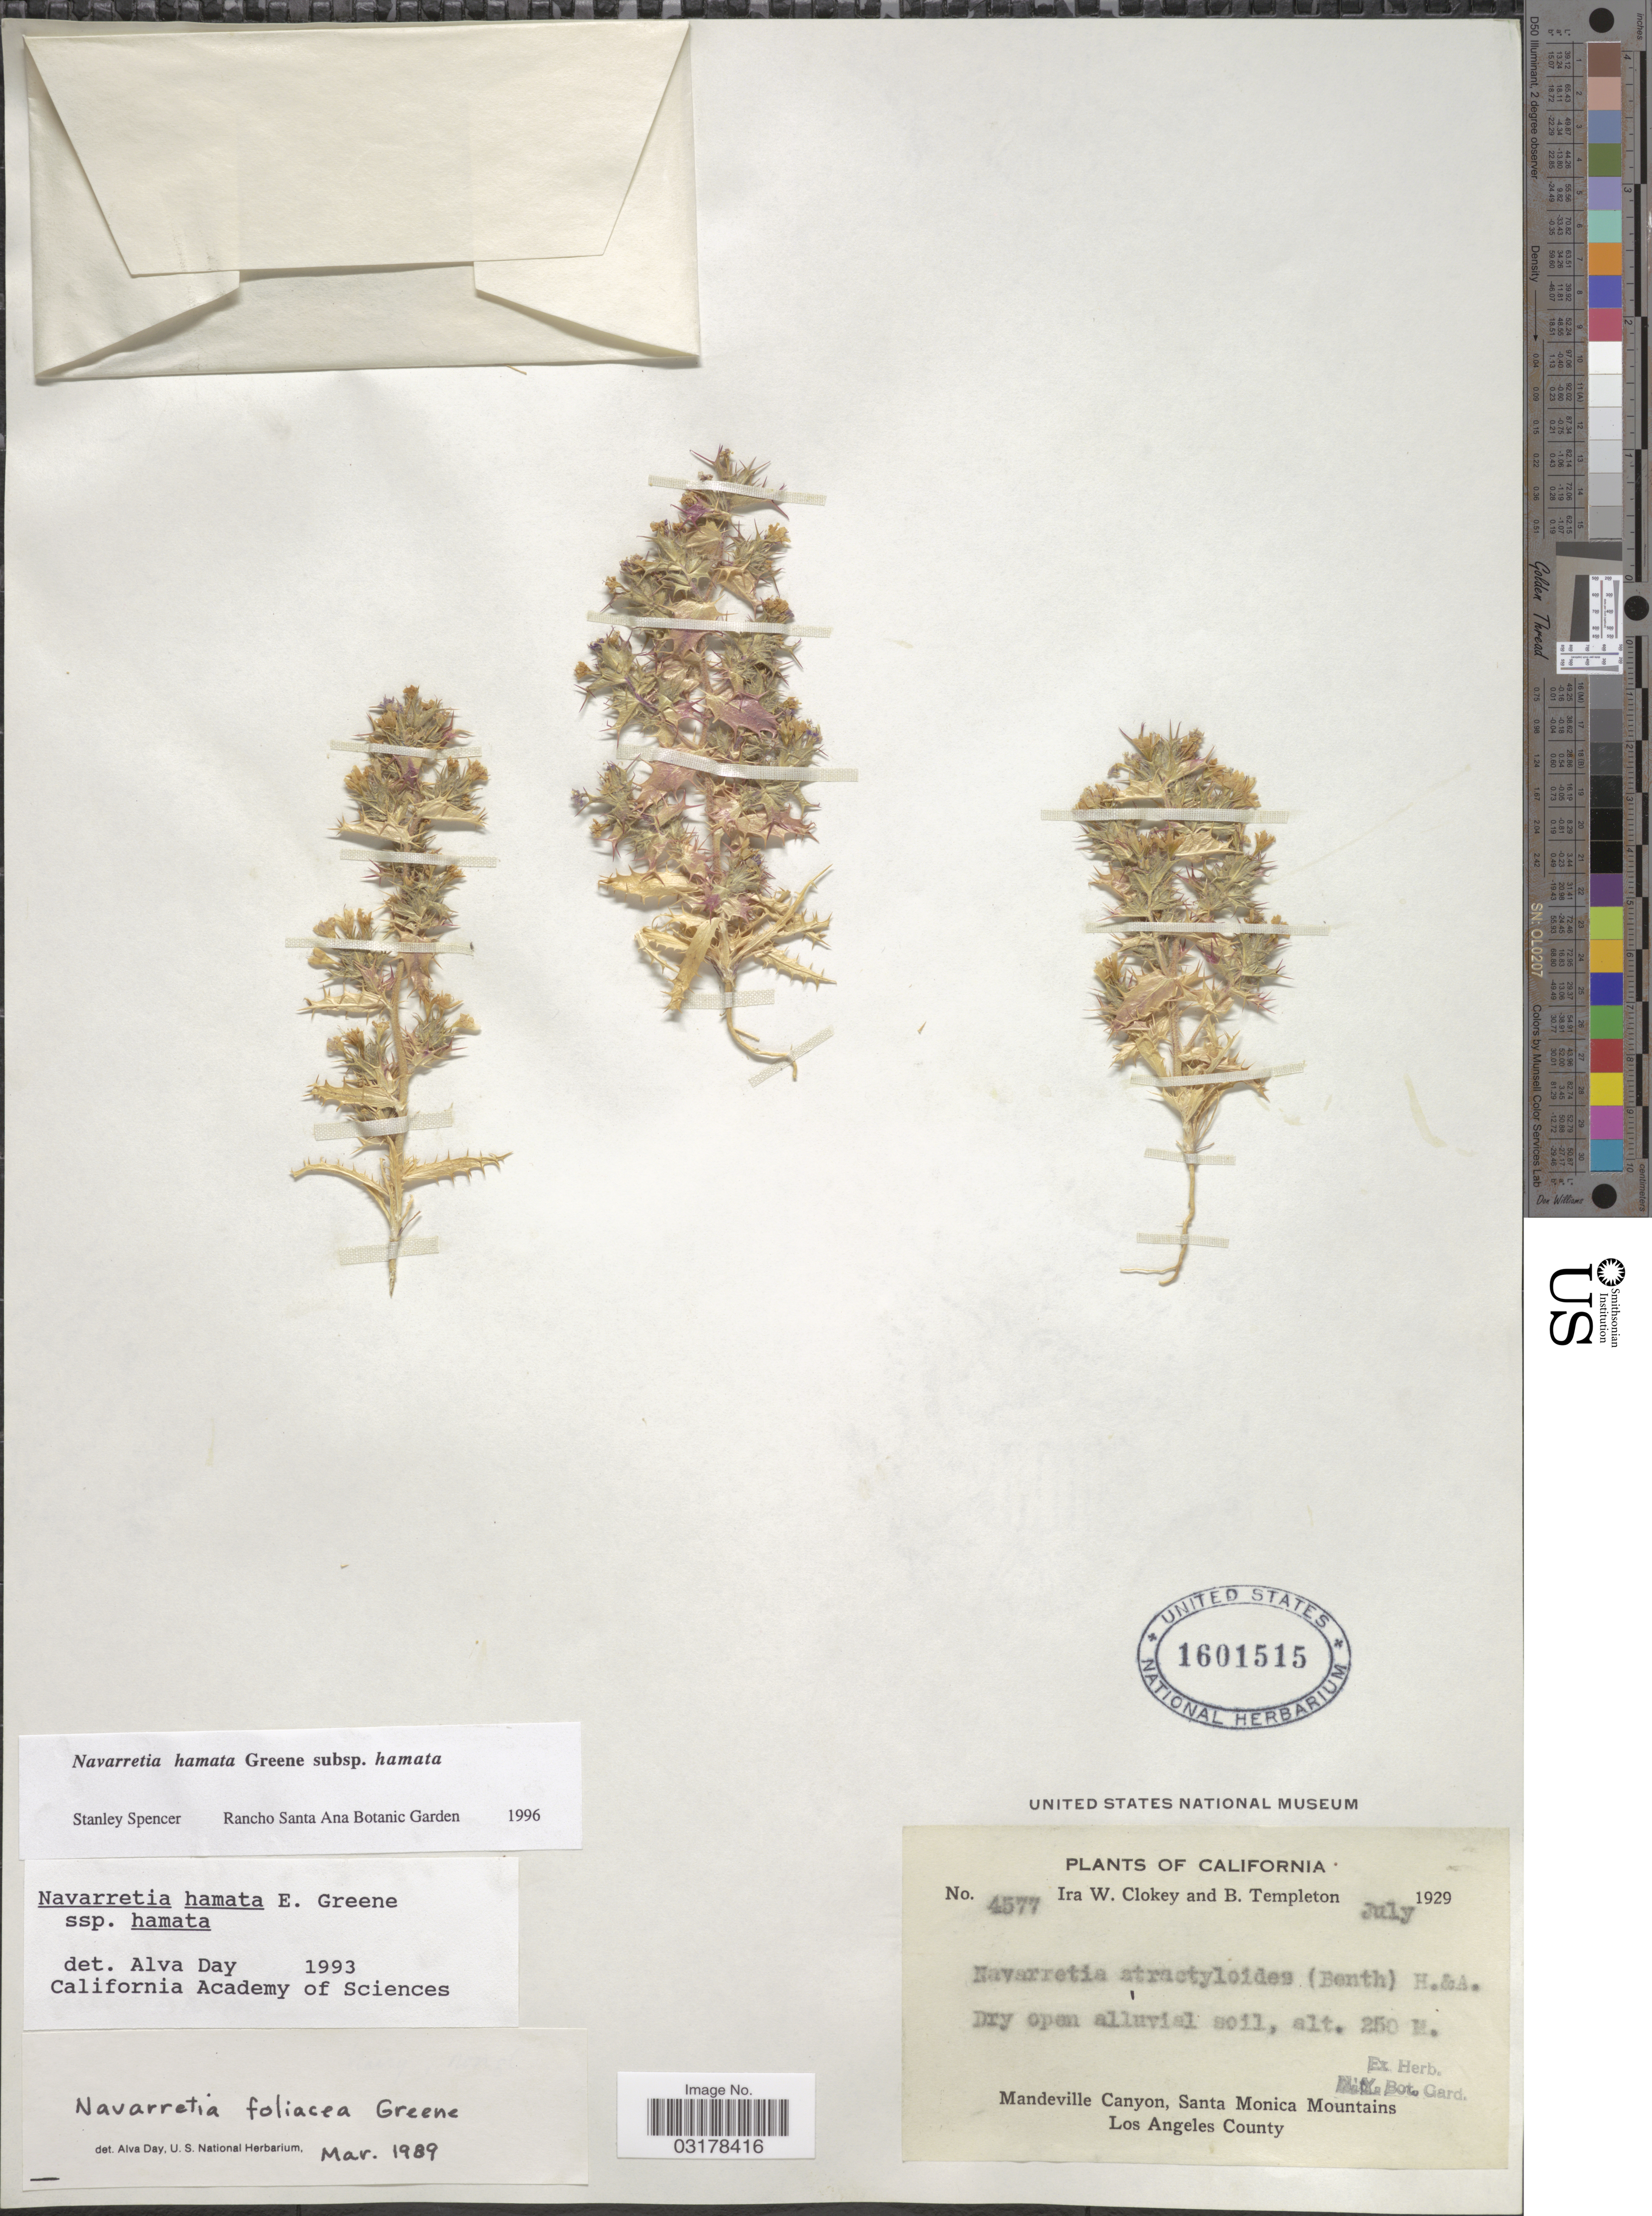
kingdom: Plantae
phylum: Tracheophyta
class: Magnoliopsida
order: Ericales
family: Polemoniaceae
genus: Navarretia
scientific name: Navarretia hamata var. hamata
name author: Greene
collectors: I. W. Clokey & B. Templeton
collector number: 4577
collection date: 1929-07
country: United States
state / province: California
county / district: Los Angeles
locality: Mandeville Canyon, Santa Monica Mountains. Los Angeles County.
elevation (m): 250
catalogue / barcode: US 1601515